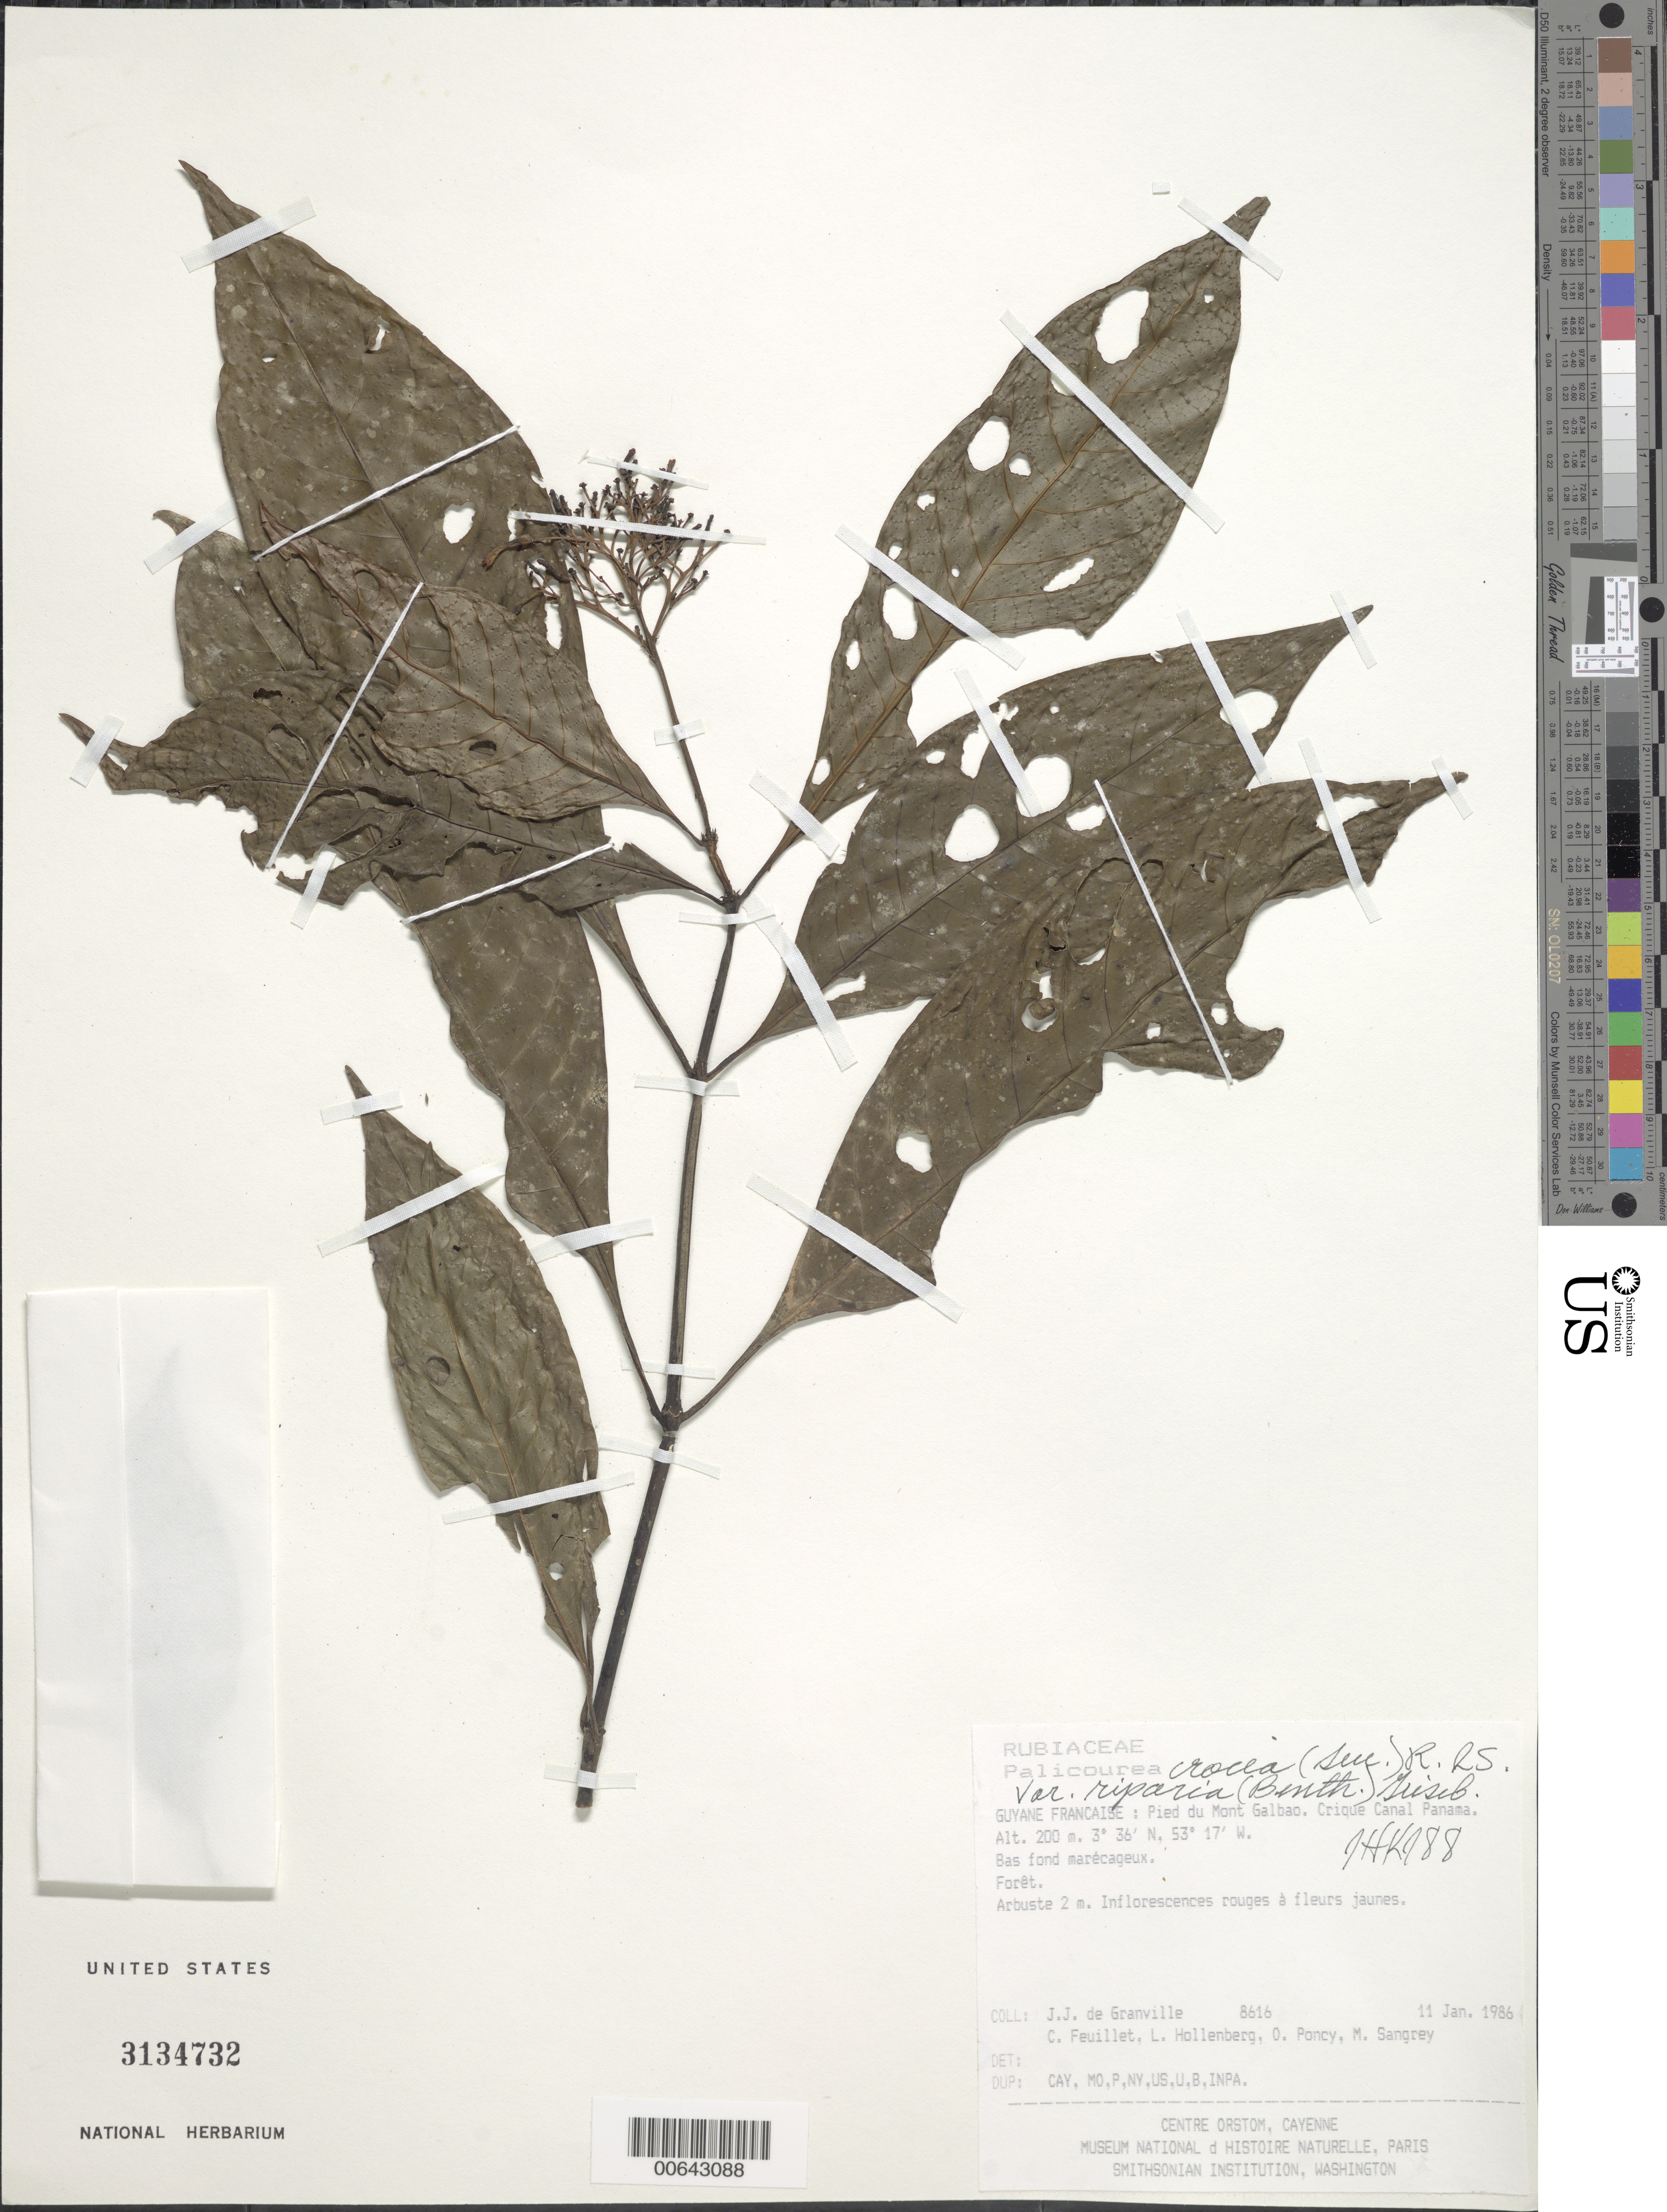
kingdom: Plantae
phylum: Tracheophyta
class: Magnoliopsida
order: Gentianales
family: Rubiaceae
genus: Palicourea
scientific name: Palicourea crocea var. riparia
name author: (Benth.) Griseb.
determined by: Kirkbride, J. H.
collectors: J.-J. de Granville, C. Feuillet, L. Hollenberg, O. Poncy & M. S. Sangrey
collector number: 8616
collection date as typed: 11-Jan-86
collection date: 1986-01-11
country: French Guiana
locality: Mont Galbao. Crique Canal Panama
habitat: Forêt. Bas fond marécageux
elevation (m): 200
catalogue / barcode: US 3134732